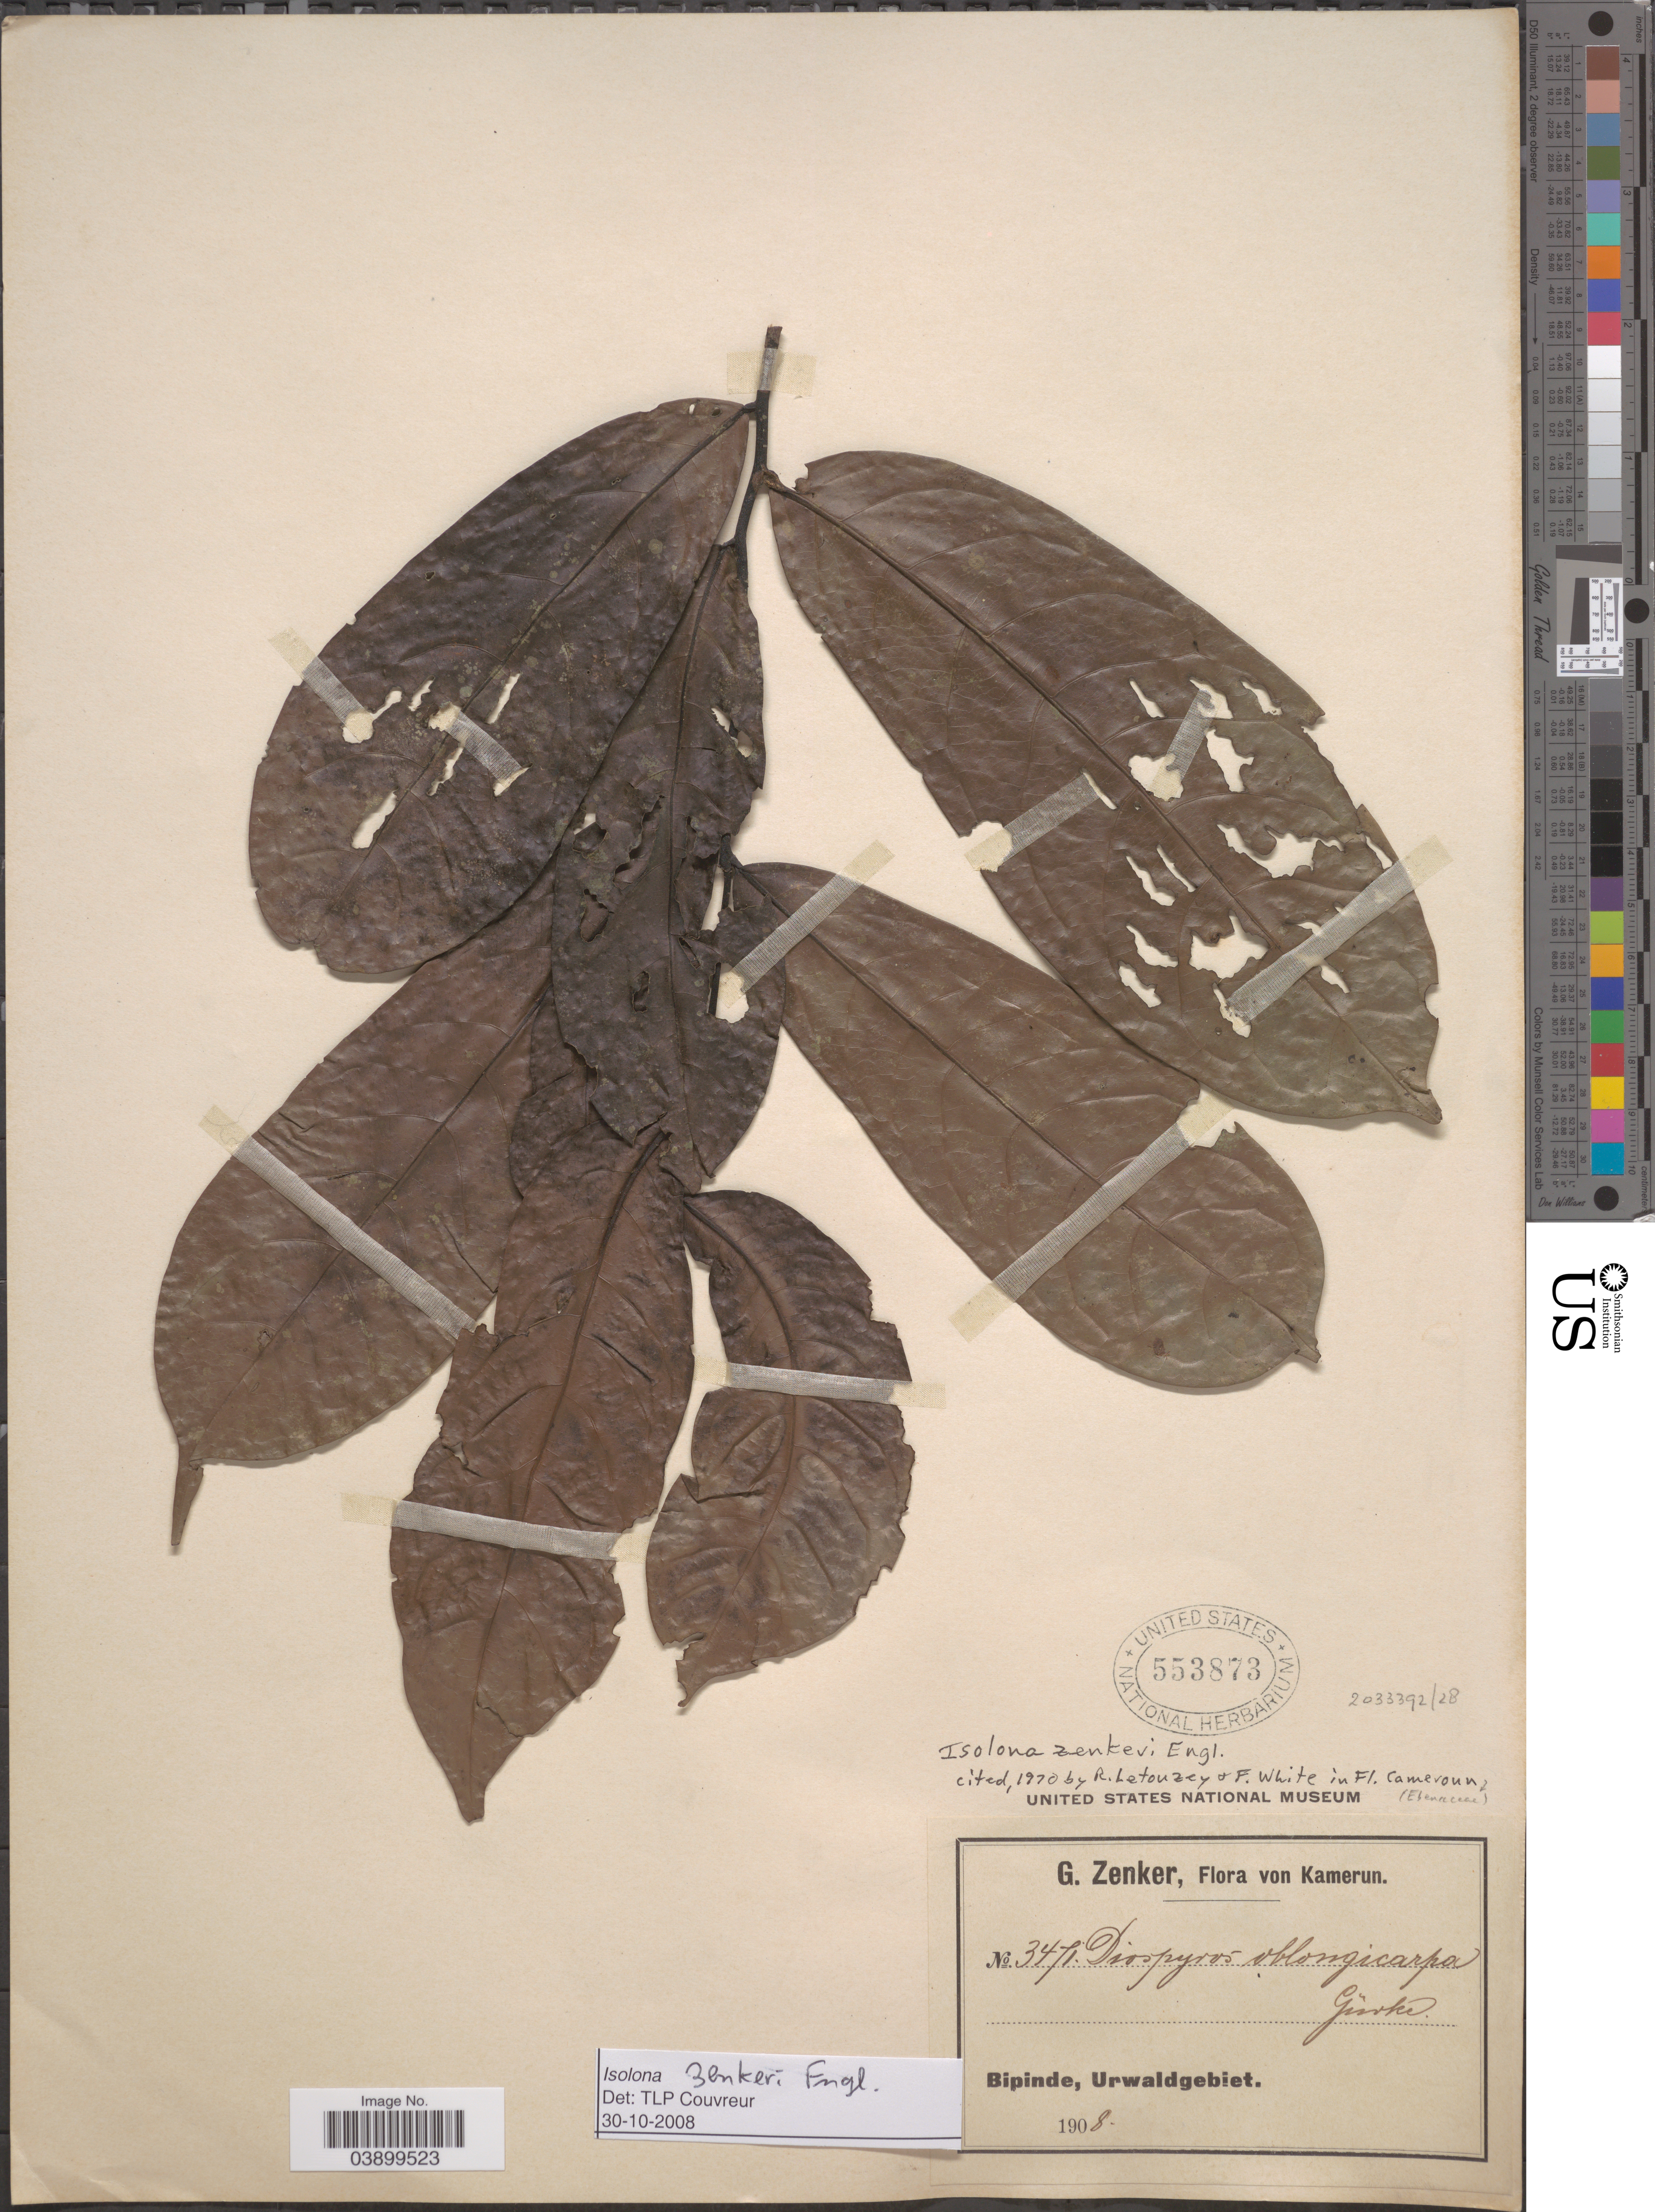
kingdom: Plantae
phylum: Tracheophyta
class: Magnoliopsida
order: Magnoliales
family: Annonaceae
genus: Isolona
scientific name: Isolona zenkeri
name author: Engl.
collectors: G. A. Zenker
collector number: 3471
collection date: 1908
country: Cameroon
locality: Bipinde, Urwaldgebiet.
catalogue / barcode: US 553873